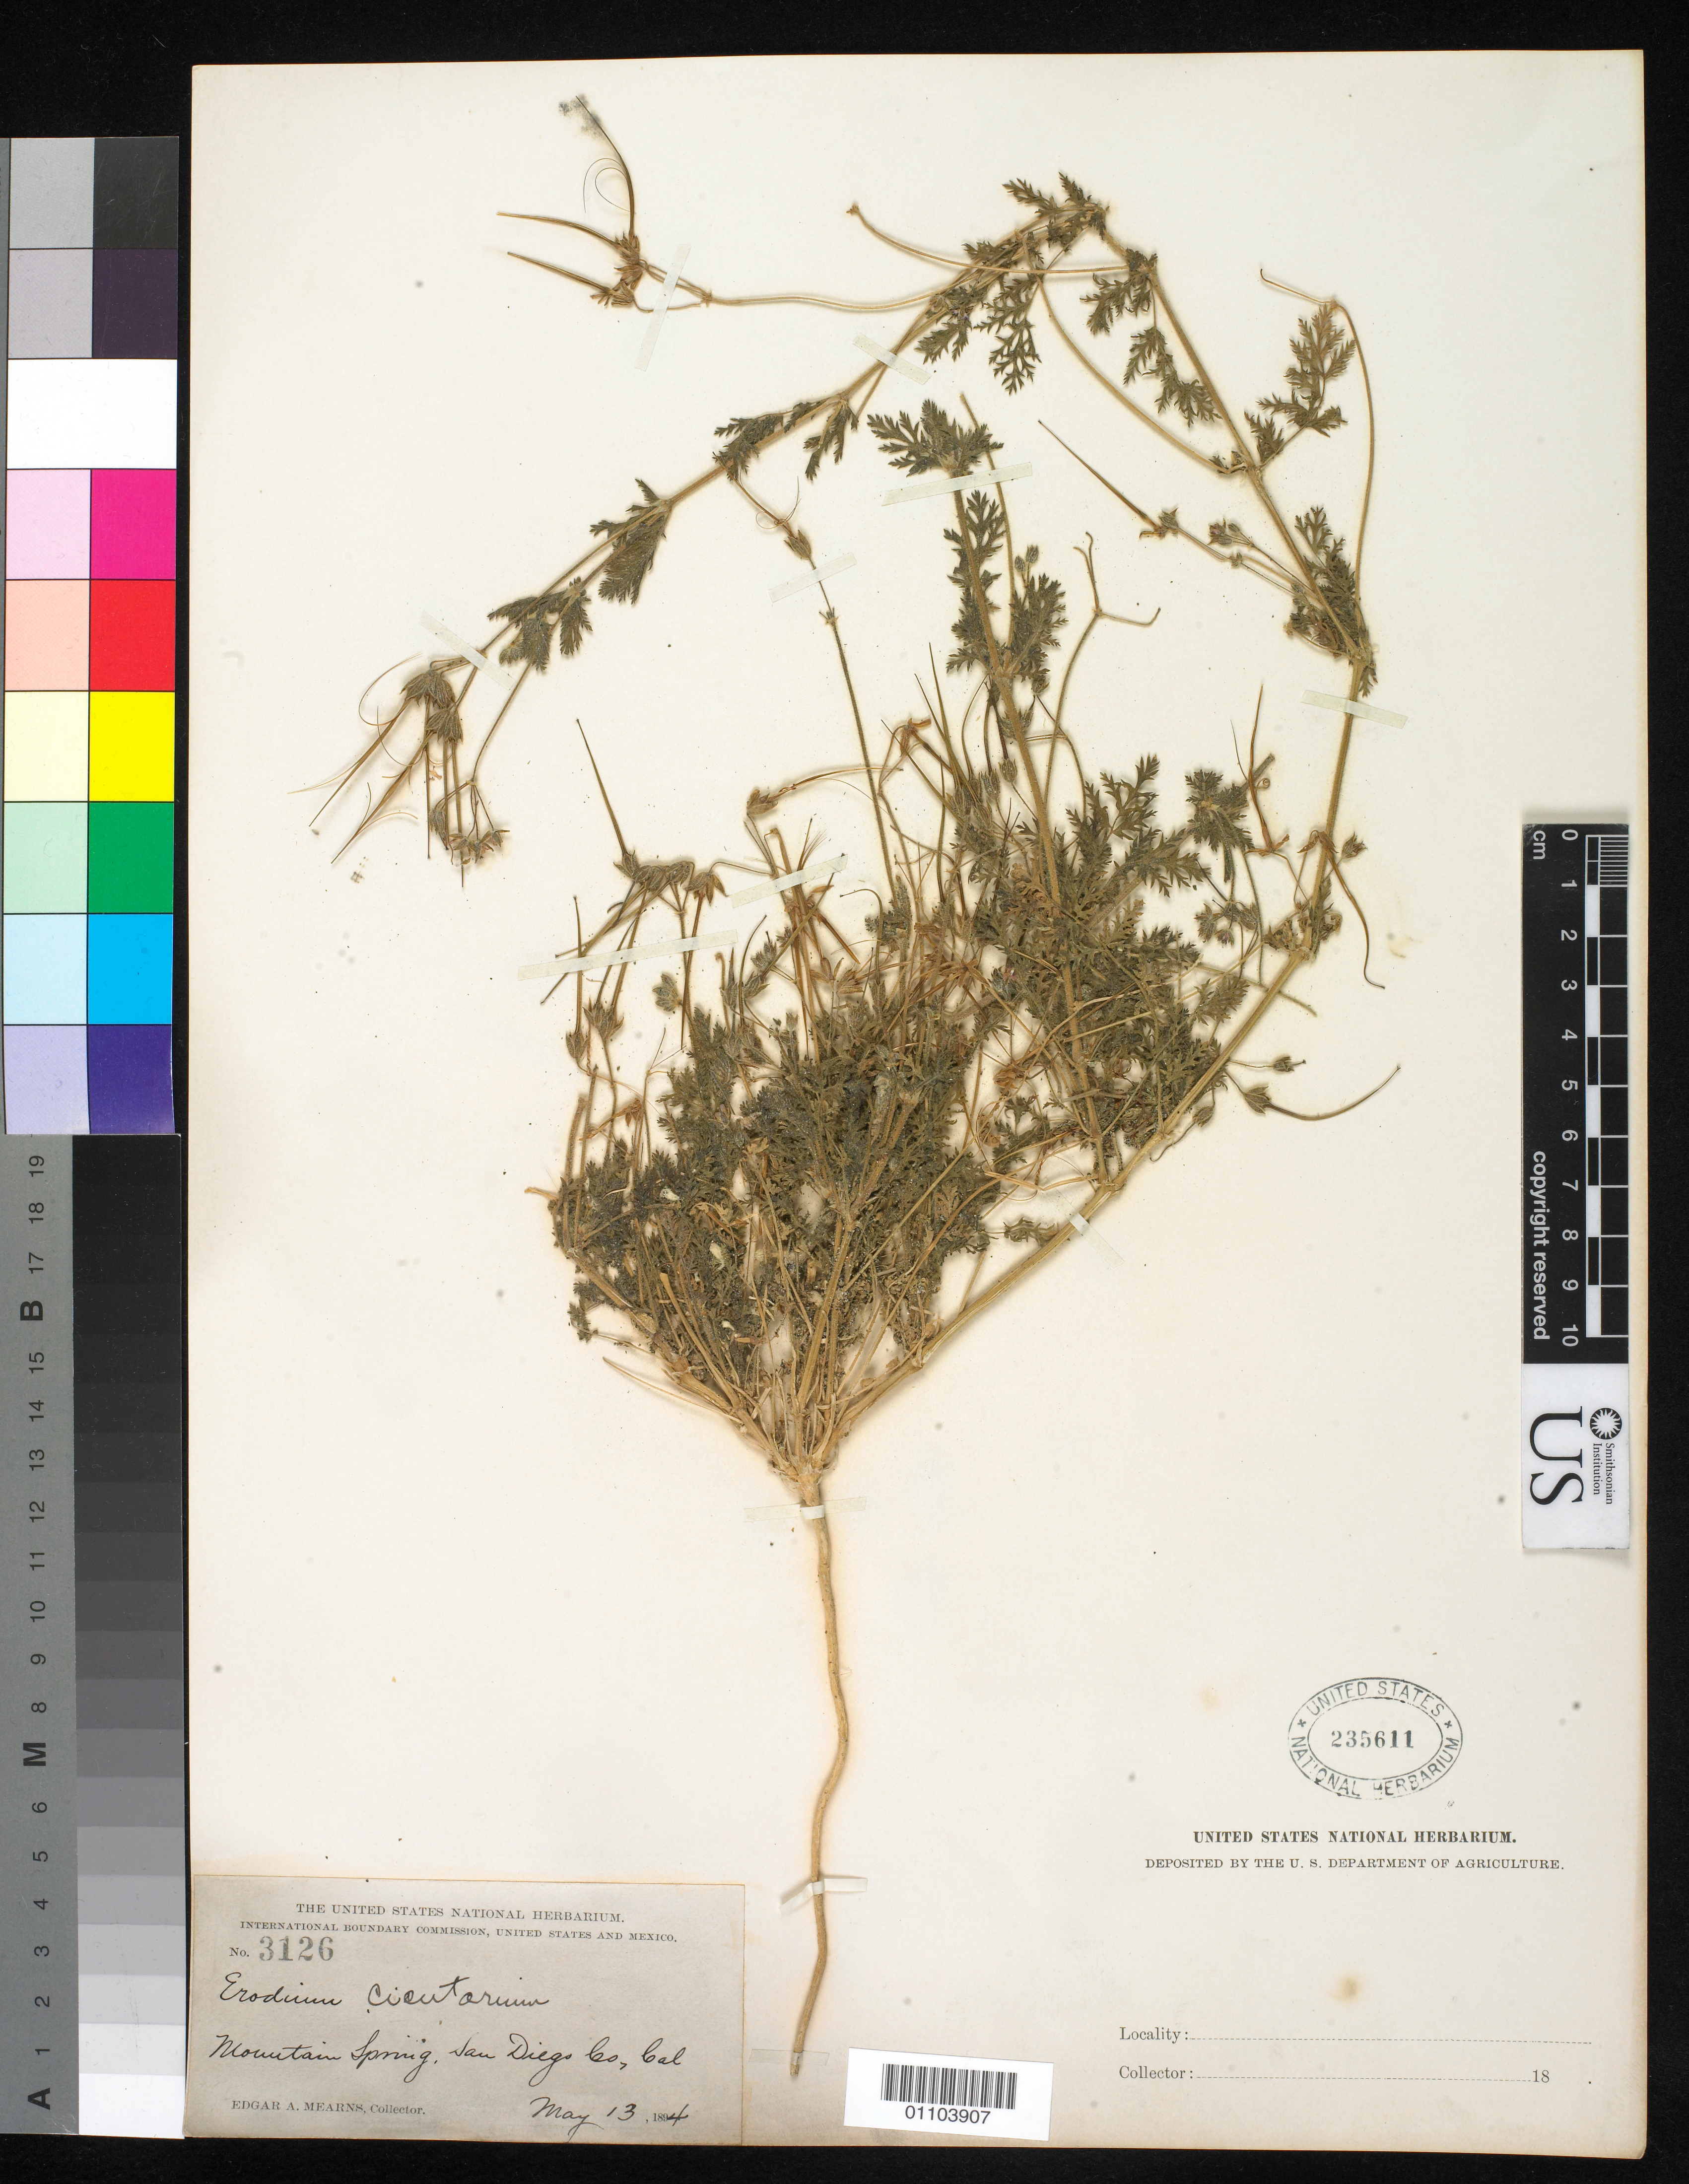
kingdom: Plantae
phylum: Tracheophyta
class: Magnoliopsida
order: Geraniales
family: Geraniaceae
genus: Erodium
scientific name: Erodium cicutarium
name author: (L.) L'Hér.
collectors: E. A. Mearns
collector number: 3126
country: United States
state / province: California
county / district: San Diego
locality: Mountain Spring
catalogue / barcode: US 235611